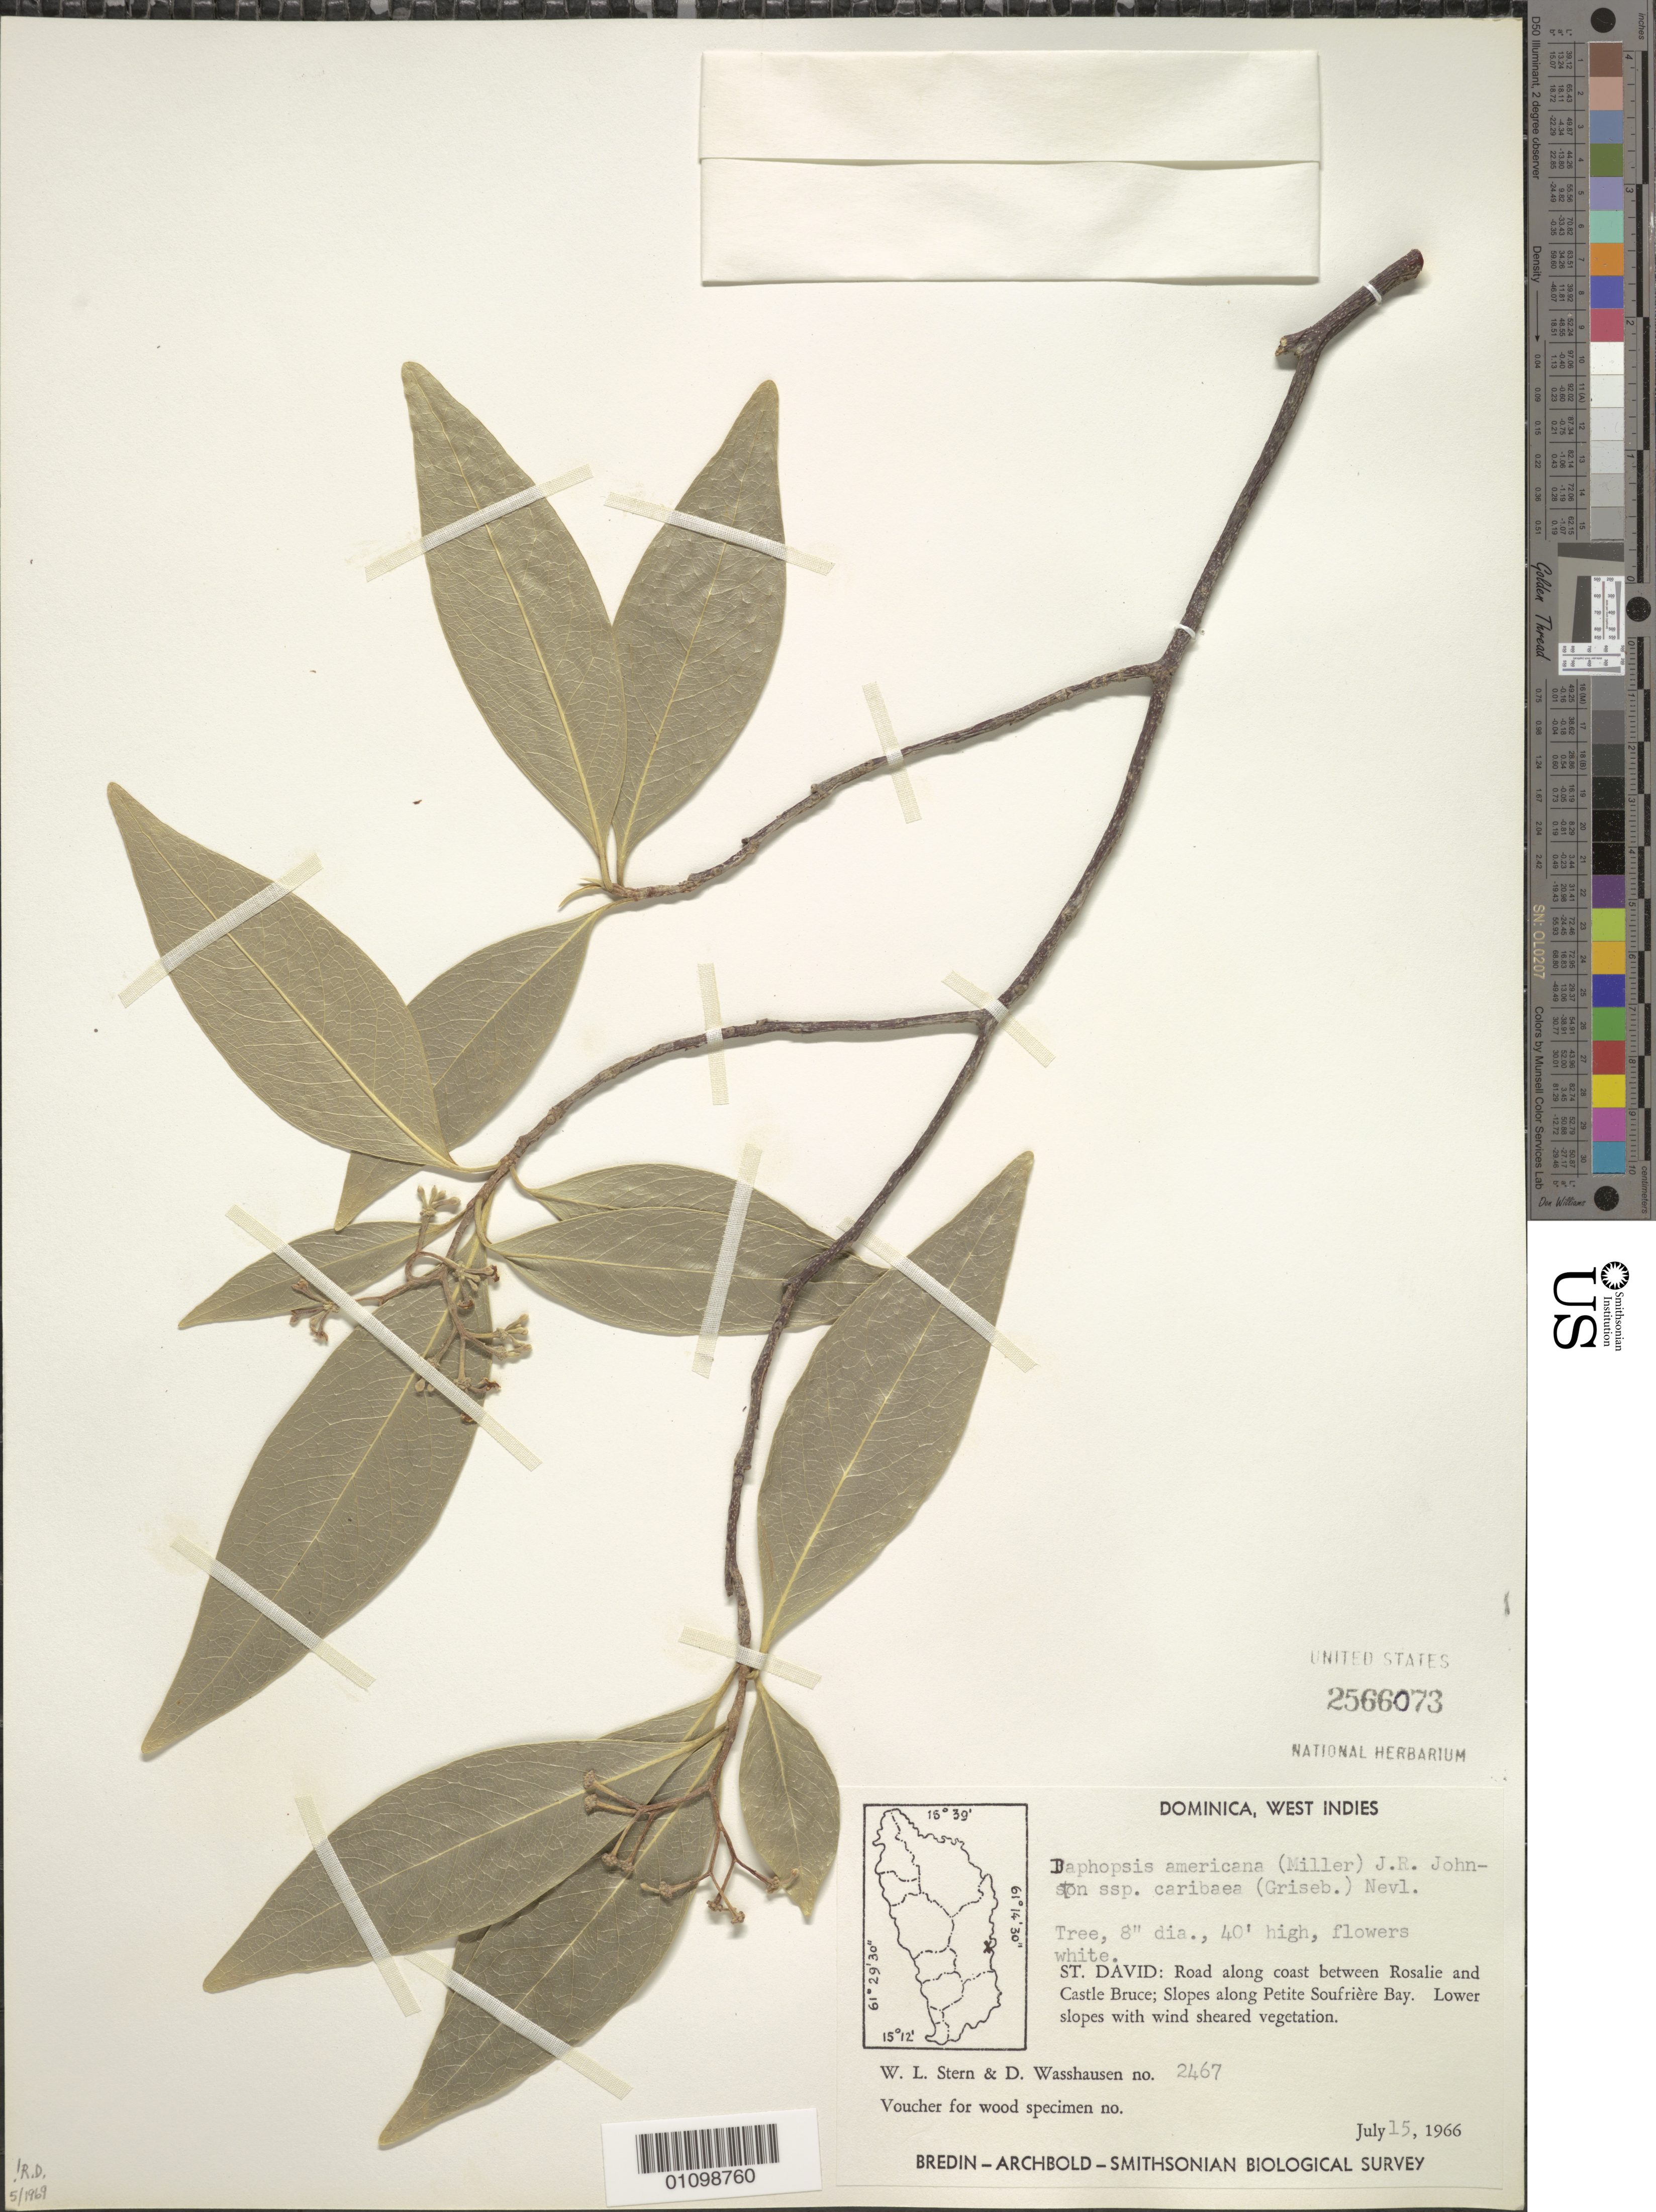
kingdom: Plantae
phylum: Tracheophyta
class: Magnoliopsida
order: Malvales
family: Thymelaeaceae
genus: Daphnopsis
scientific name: Daphnopsis americana subsp. caribaea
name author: (Griseb.) Nevling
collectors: W. L. Stern & D. C. Wasshausen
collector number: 2467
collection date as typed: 15 Jul 1966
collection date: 1966-07-15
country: Dominica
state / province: St. David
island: Dominica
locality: Road along coast between Rosalie and Castle Bruce; Slopes along Petite Soufriere Bay. Lower slopes with wind sheared vegetation.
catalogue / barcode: US 2566073